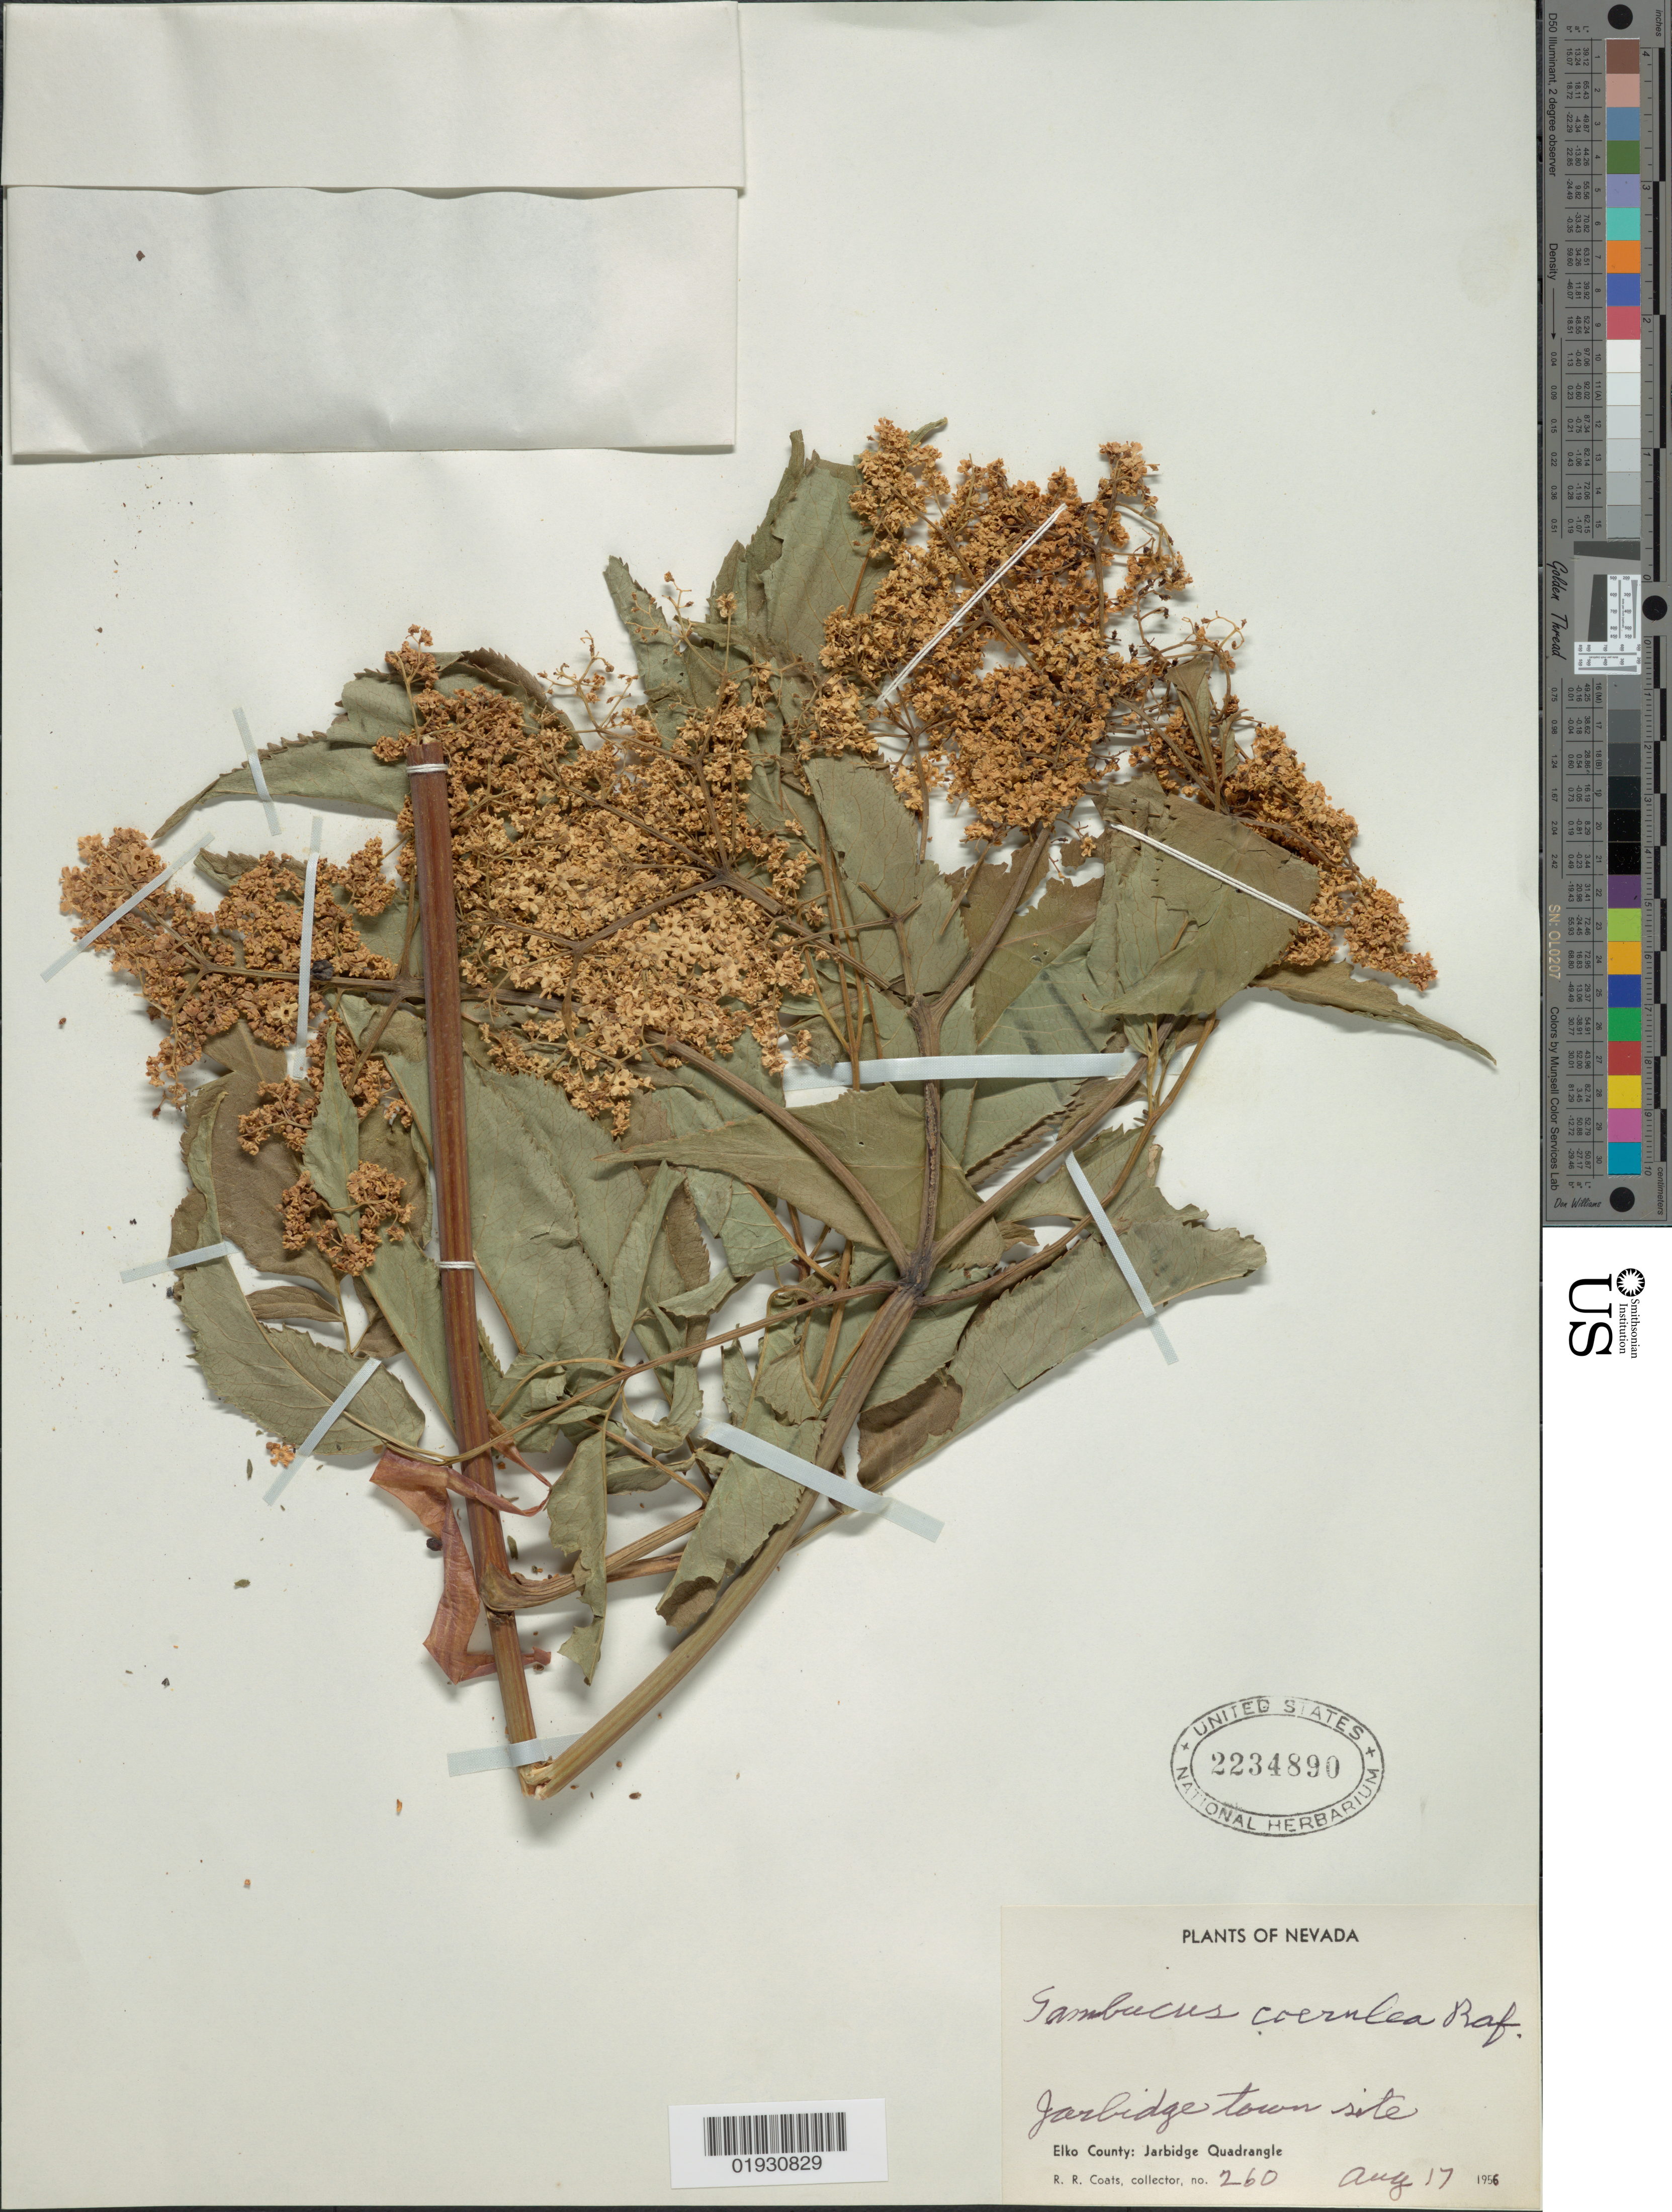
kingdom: Plantae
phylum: Tracheophyta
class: Magnoliopsida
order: Dipsacales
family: Viburnaceae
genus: Sambucus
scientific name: Sambucus cerulea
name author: Raf.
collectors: R. Coats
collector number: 260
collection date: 1956-08-17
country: United States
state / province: Nevada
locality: Jarbidge town site. Elko County: Jarbridge Quadrangle.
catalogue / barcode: US 2234890